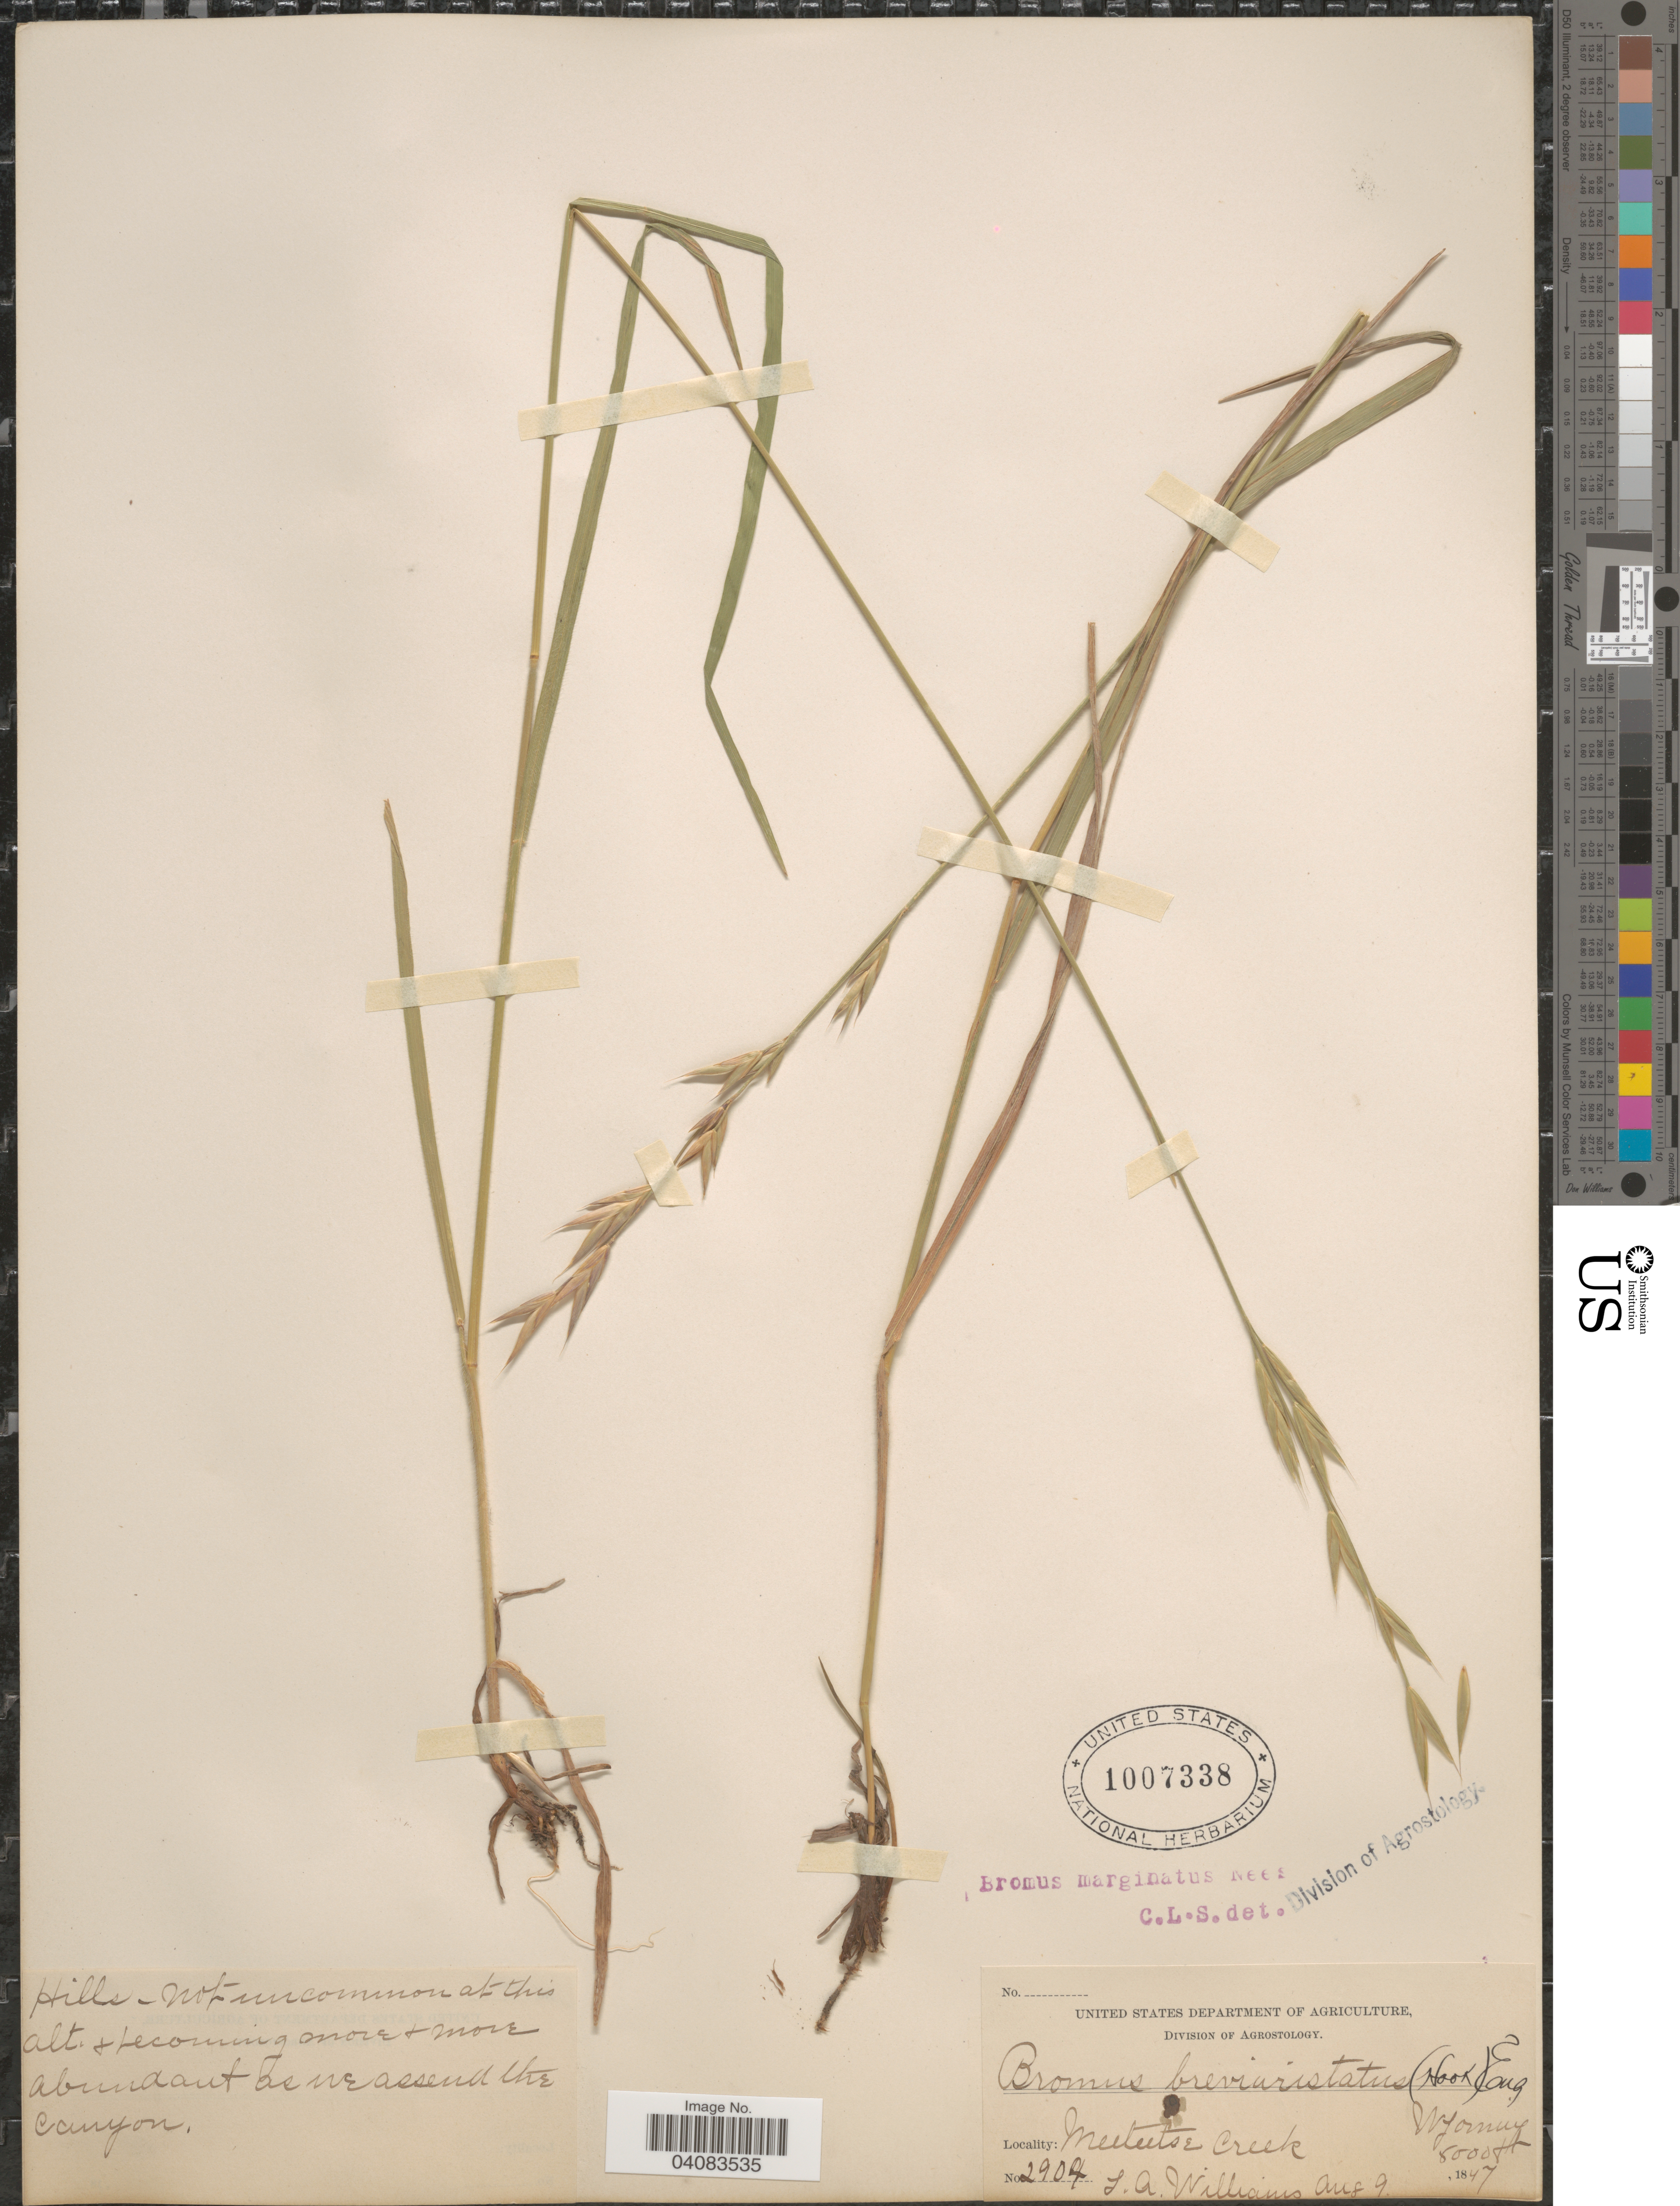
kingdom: Plantae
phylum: Tracheophyta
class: Liliopsida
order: Poales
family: Poaceae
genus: Bromus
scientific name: Bromus marginatus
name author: Nees ex Steud.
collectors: T. Williams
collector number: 2904*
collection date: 1847-08-09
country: United States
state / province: Wyoming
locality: Meeteetse Creek.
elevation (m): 2438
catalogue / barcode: US 1007338